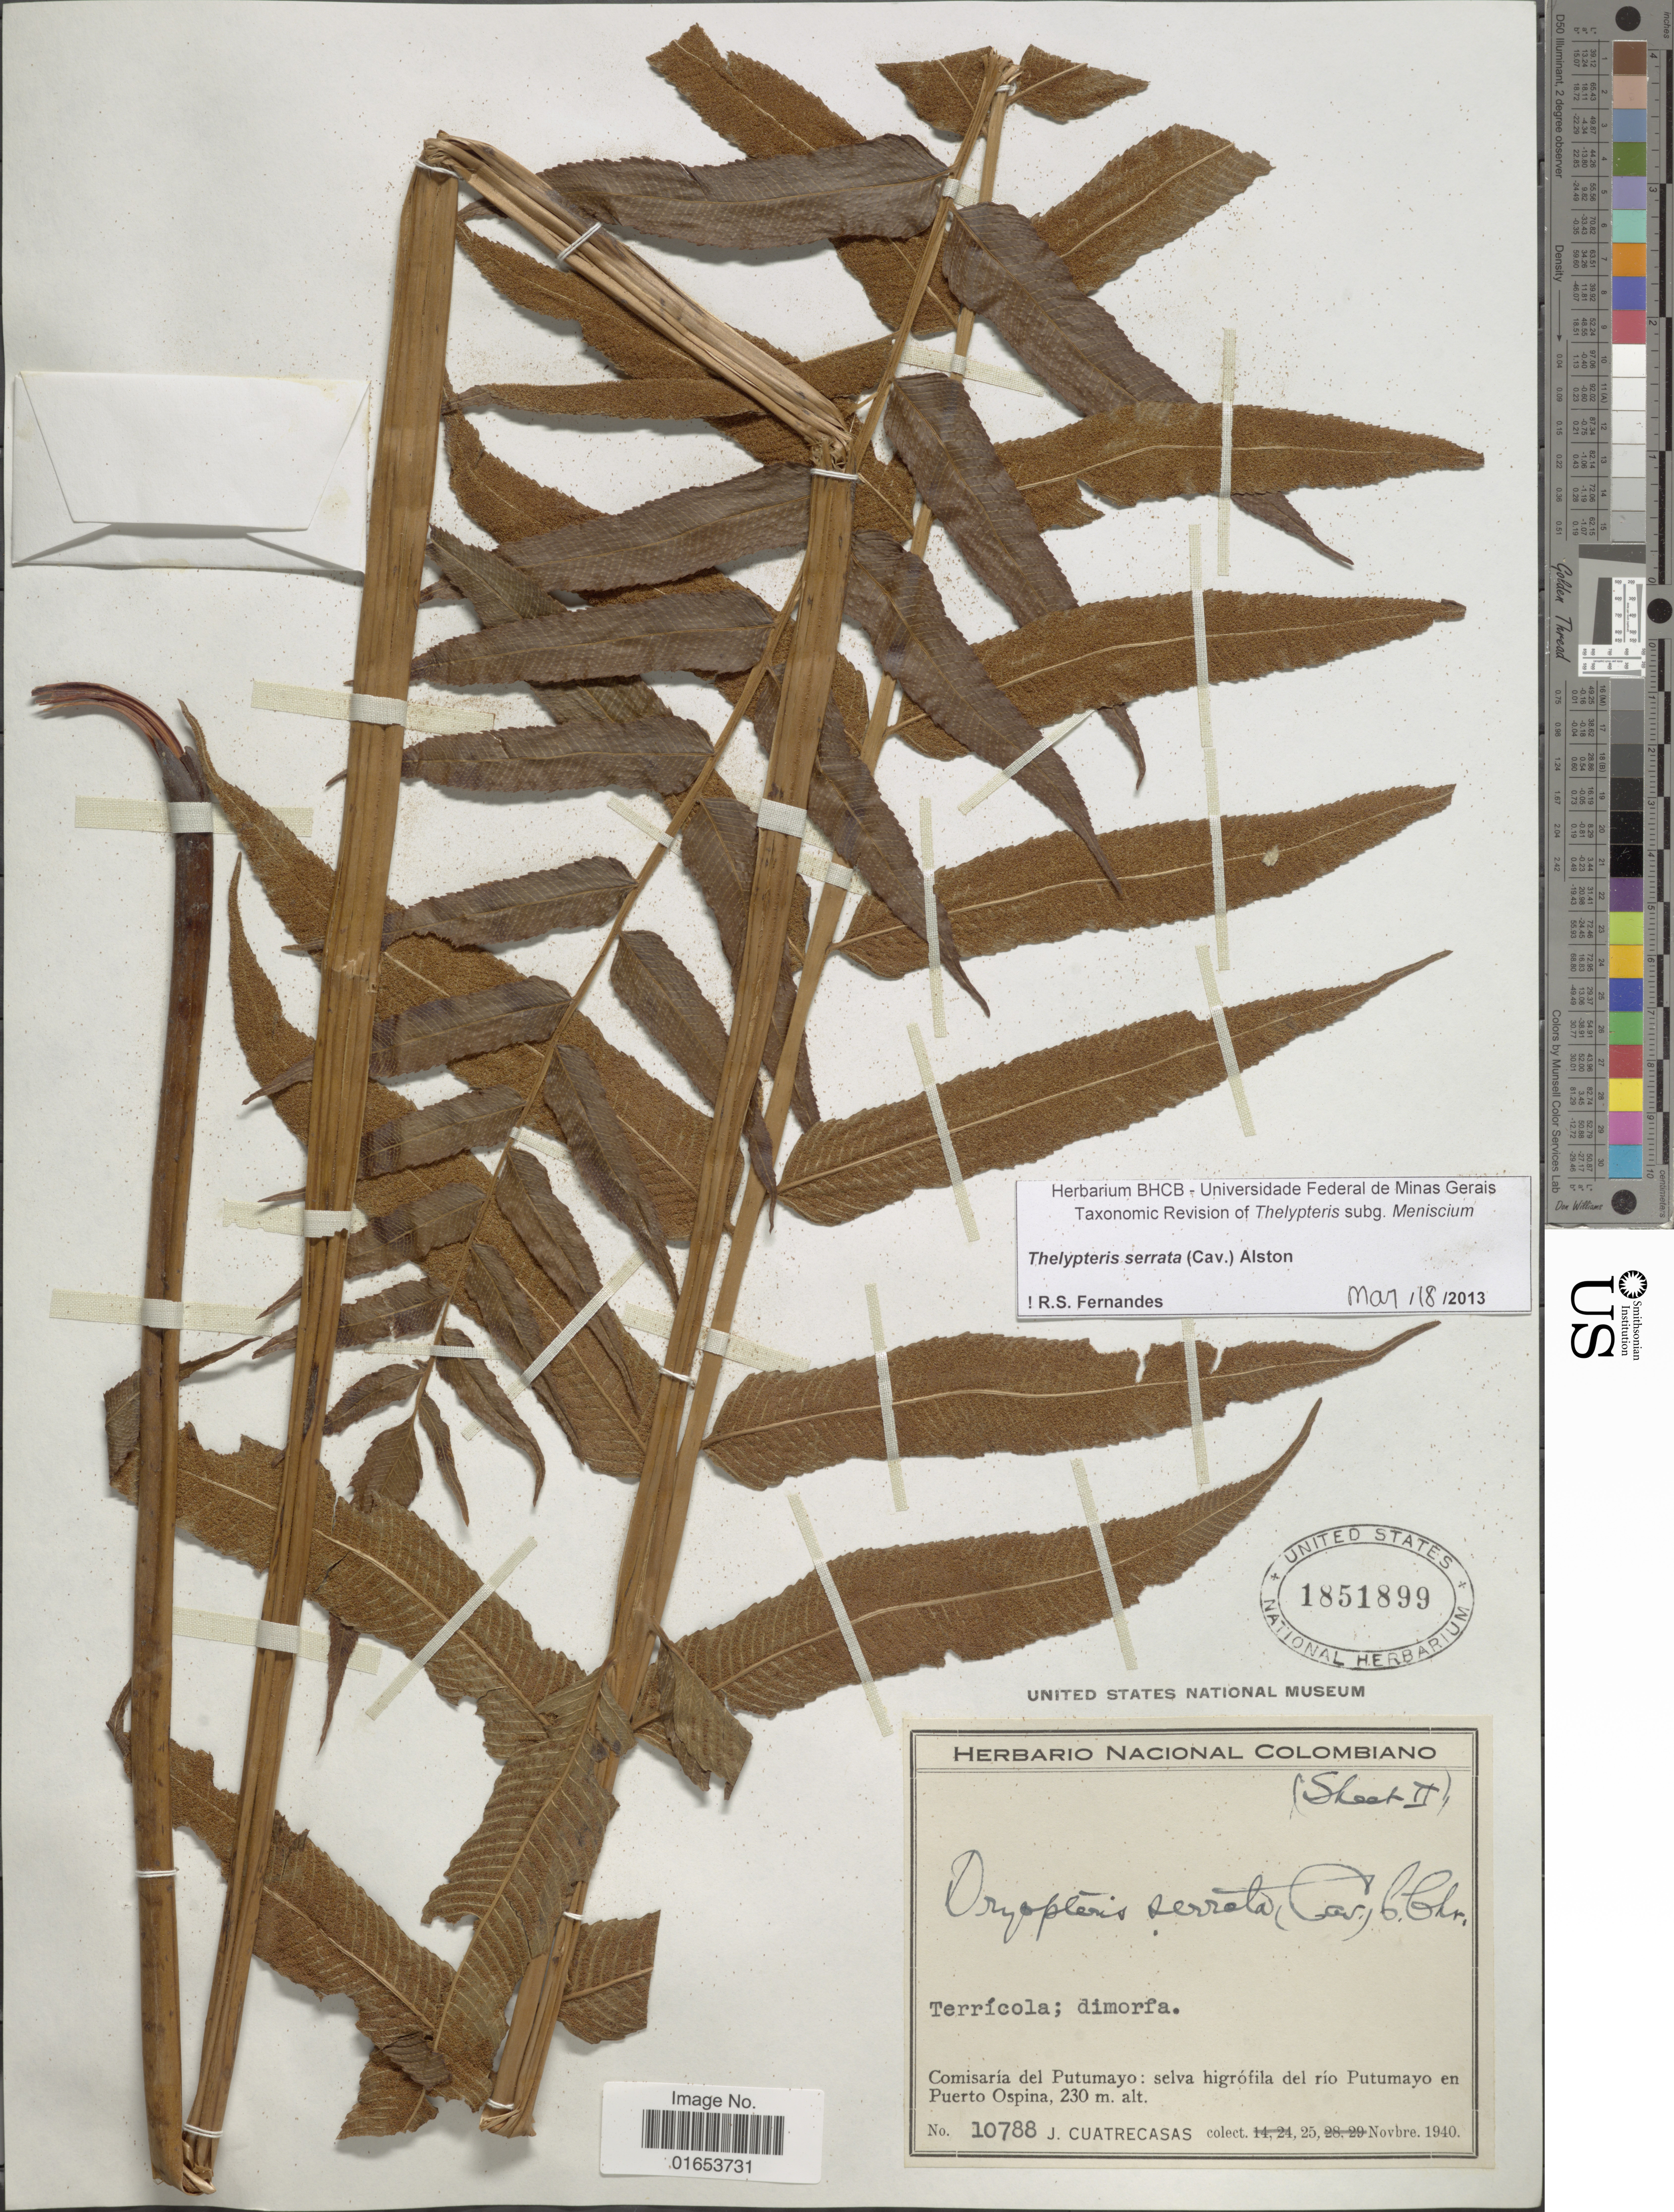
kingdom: Plantae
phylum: Tracheophyta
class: Polypodiopsida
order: Polypodiales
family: Thelypteridaceae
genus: Meniscium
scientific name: Meniscium serratum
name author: Cav.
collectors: J. Cuatrecasas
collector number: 10788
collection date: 1940-11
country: Colombia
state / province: Putumayo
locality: Río Putumayo en Puerto Ospina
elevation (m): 230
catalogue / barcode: US 1851899